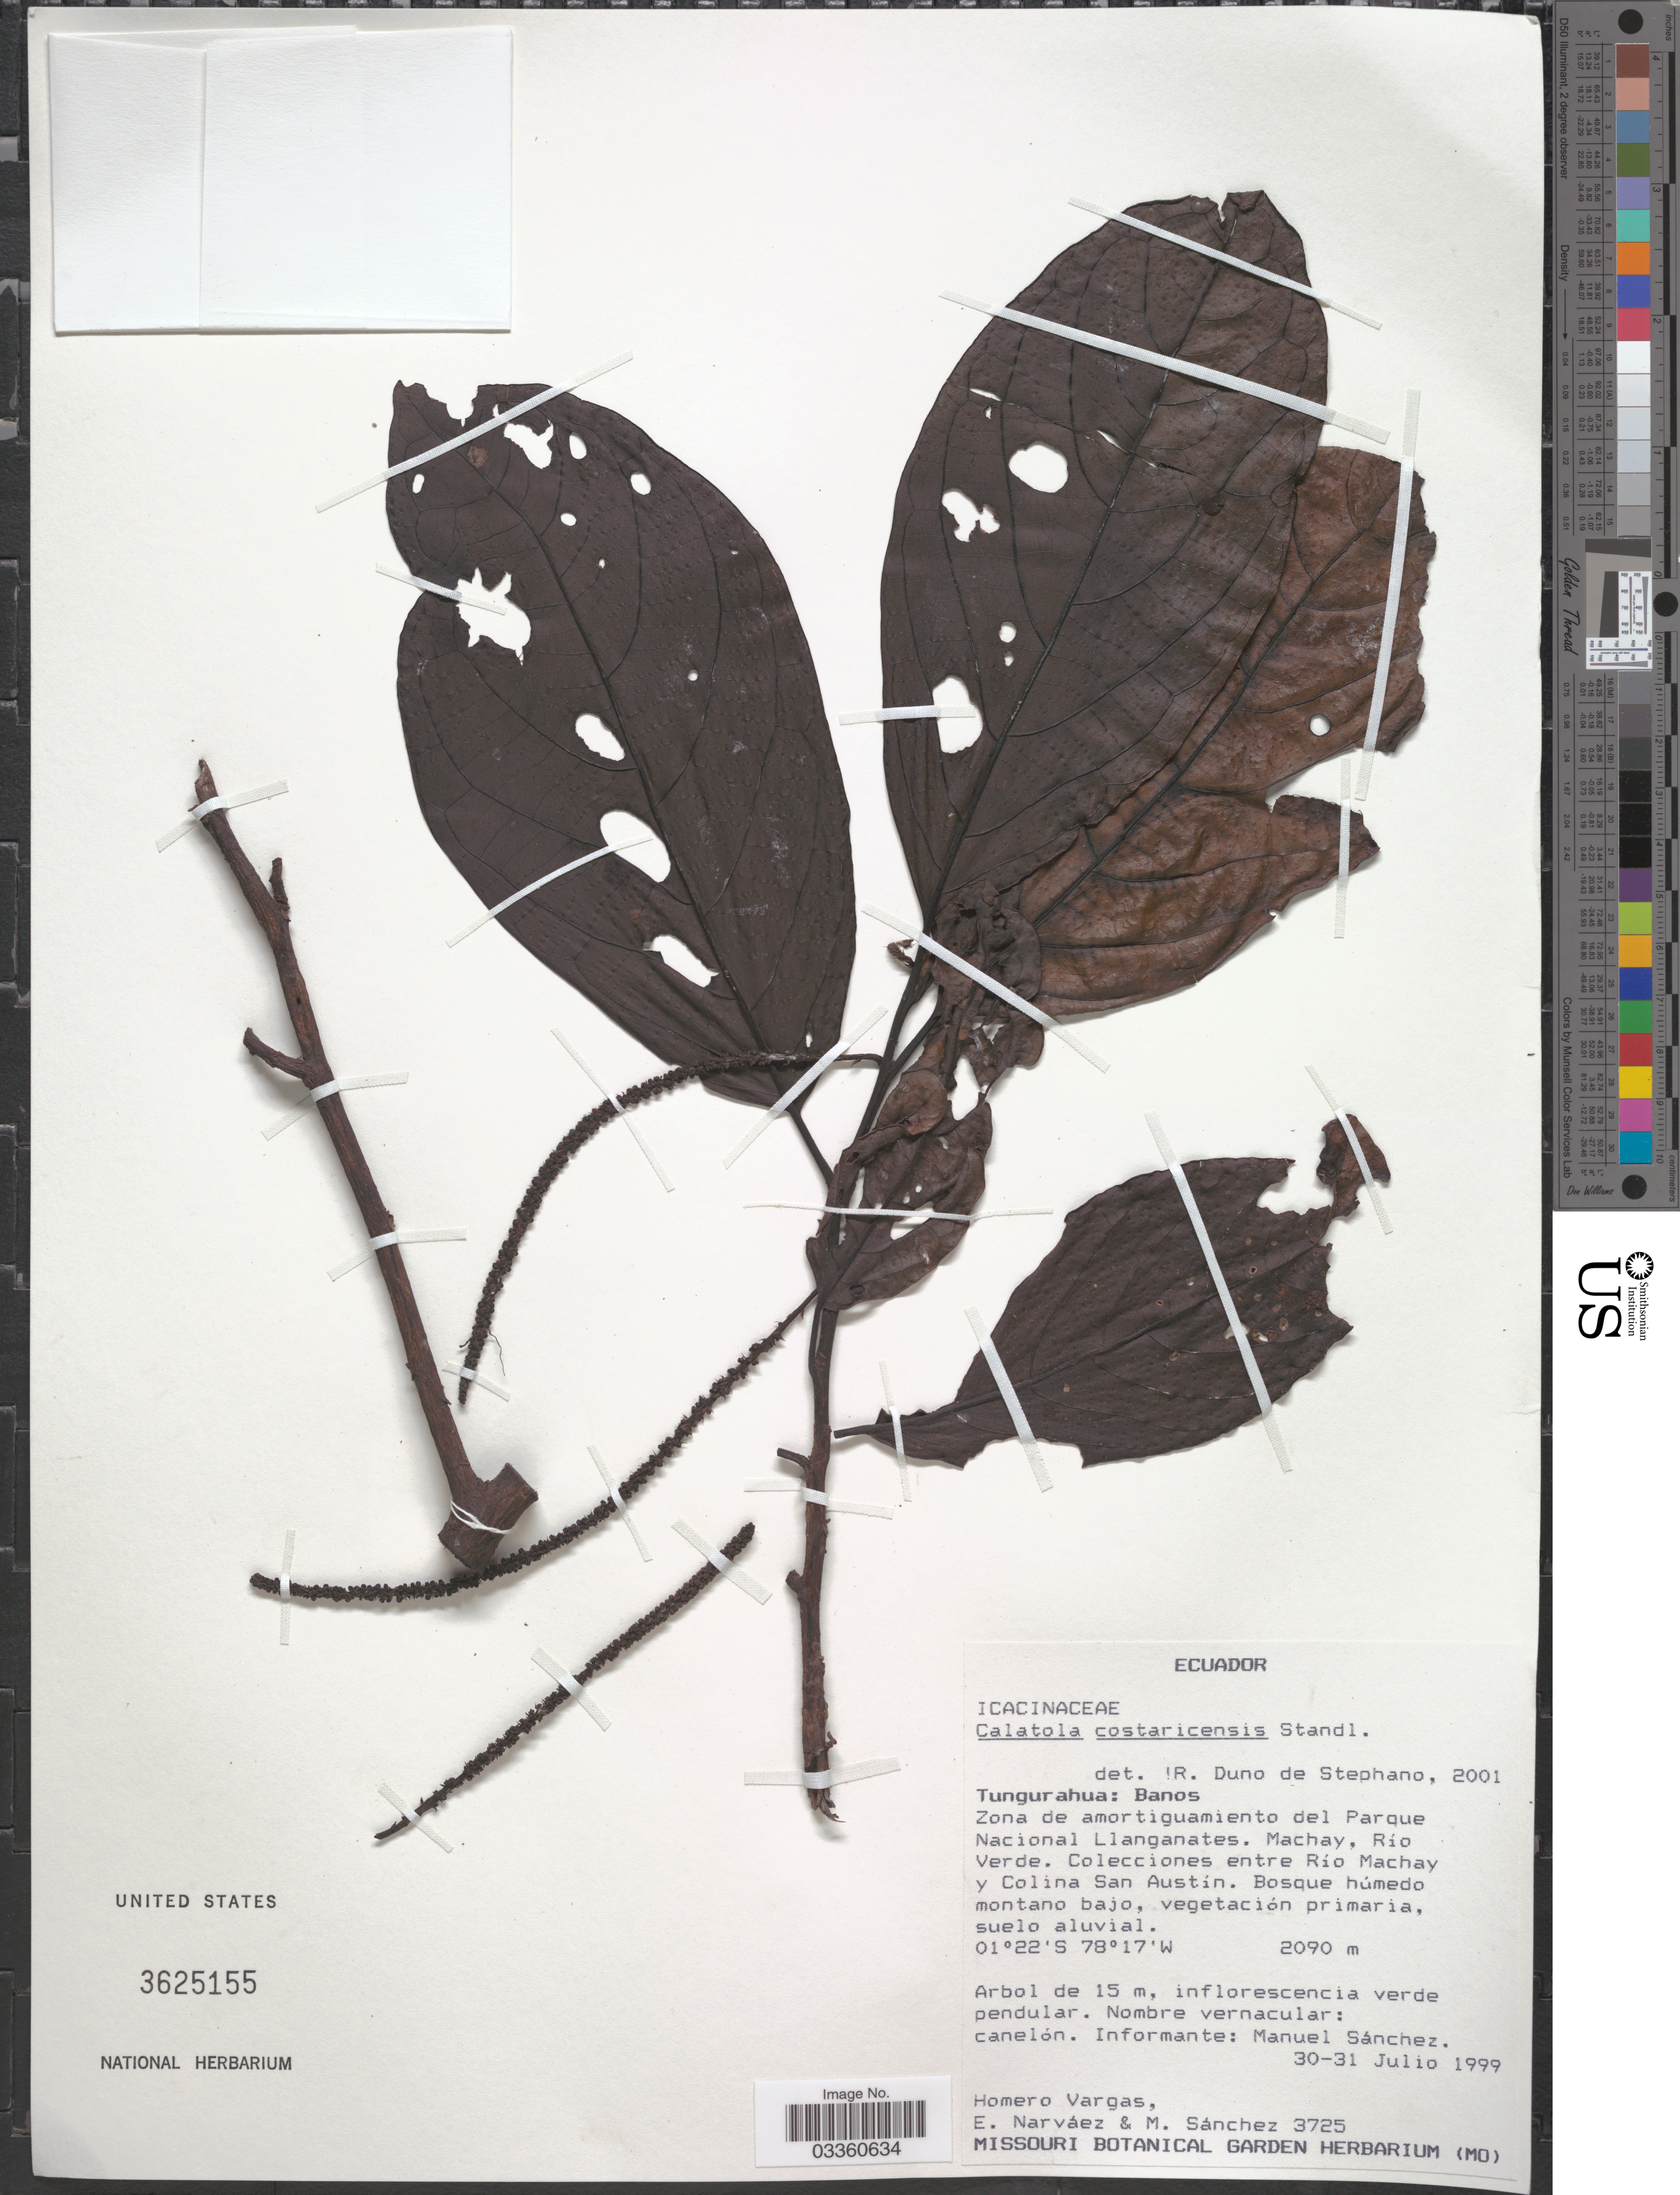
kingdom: Plantae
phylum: Tracheophyta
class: Magnoliopsida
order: Metteniusales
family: Metteniusaceae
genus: Calatola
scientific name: Calatola costaricensis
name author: Standl.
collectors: H. Vargas, E. Narváez & M. Sánchez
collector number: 3725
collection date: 1999-07-30/1999-07-31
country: Ecuador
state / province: Tungurahua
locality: Banos, Zona de amortiguamiento del Parque Nacional Llanganates. Machay, Río Verde, entre Río Machay y Colina San Austín.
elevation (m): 2090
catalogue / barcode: US 3625155